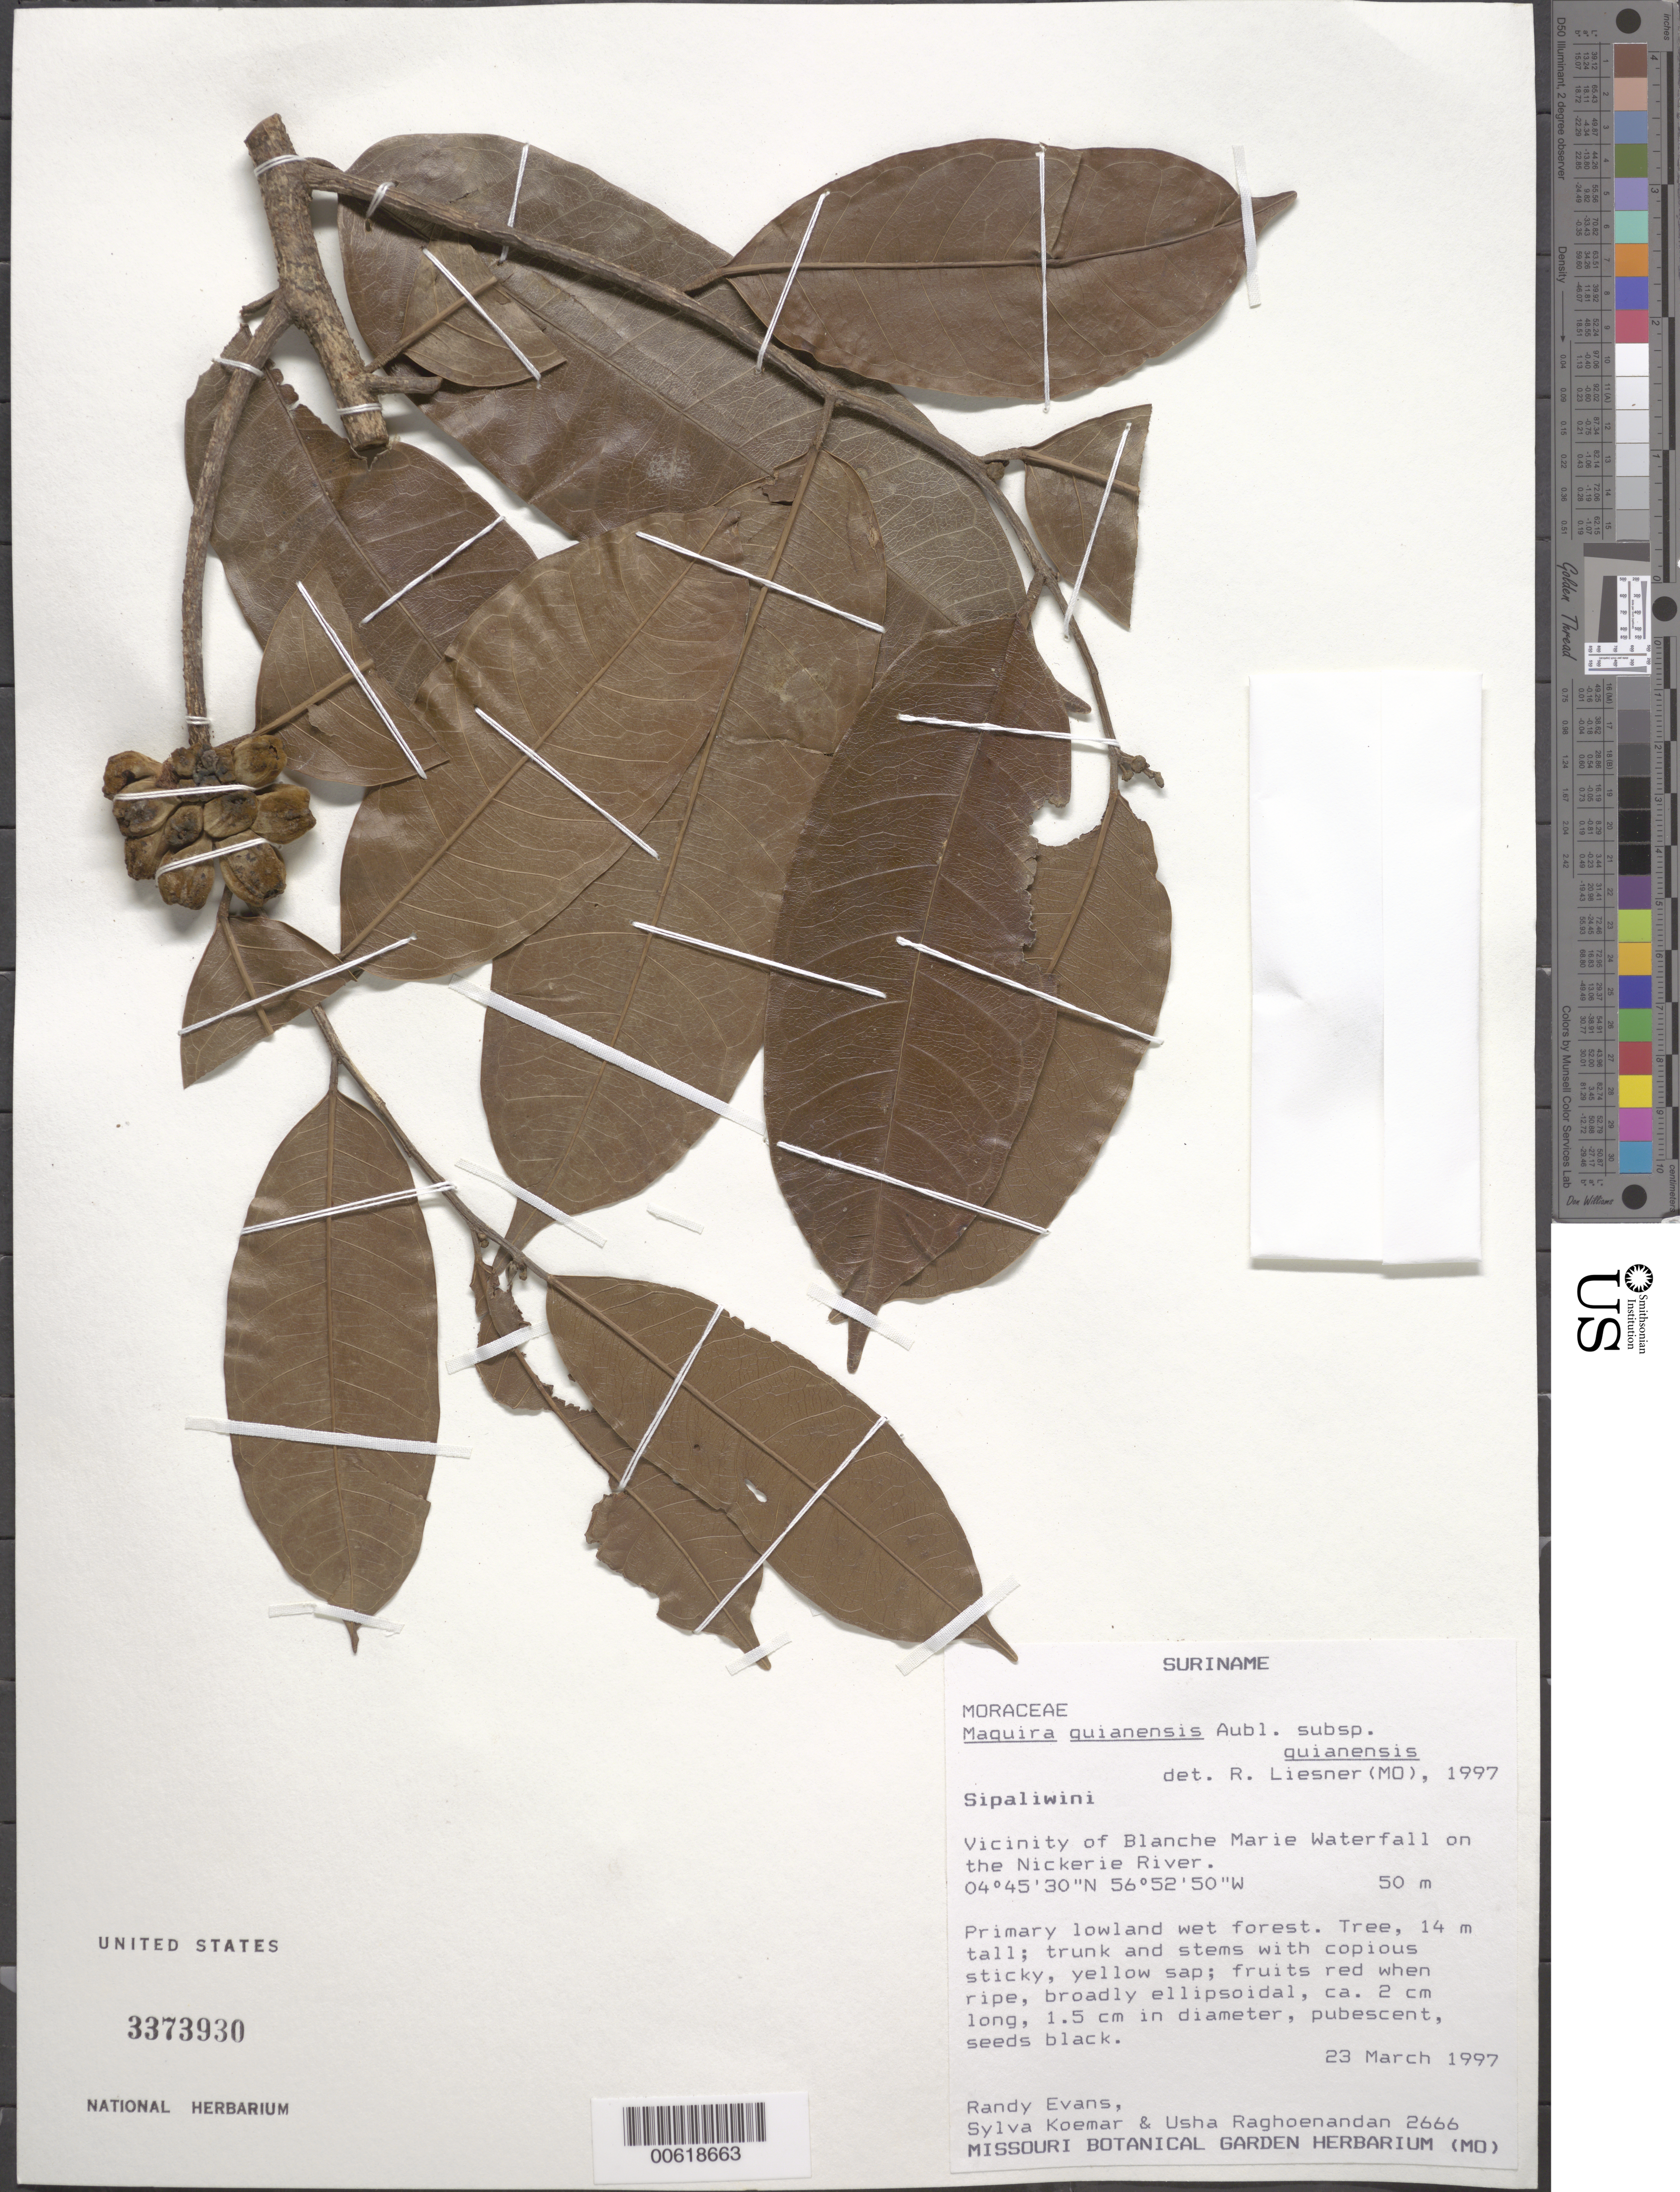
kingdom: Plantae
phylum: Tracheophyta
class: Magnoliopsida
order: Rosales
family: Moraceae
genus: Maquira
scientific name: Maquira guianensis subsp. guianensis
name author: Aubl.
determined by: Liesner, R. L.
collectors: R. Evans, S. Koemar & U. Raghoenandan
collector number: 2666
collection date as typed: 23-Mar-97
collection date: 1997-03-23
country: Suriname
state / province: Sipaliwini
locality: Blanche Marie Waterfall, vic., on Nickerie R.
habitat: Primary lowland wet forest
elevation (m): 50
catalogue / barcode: US 3373930